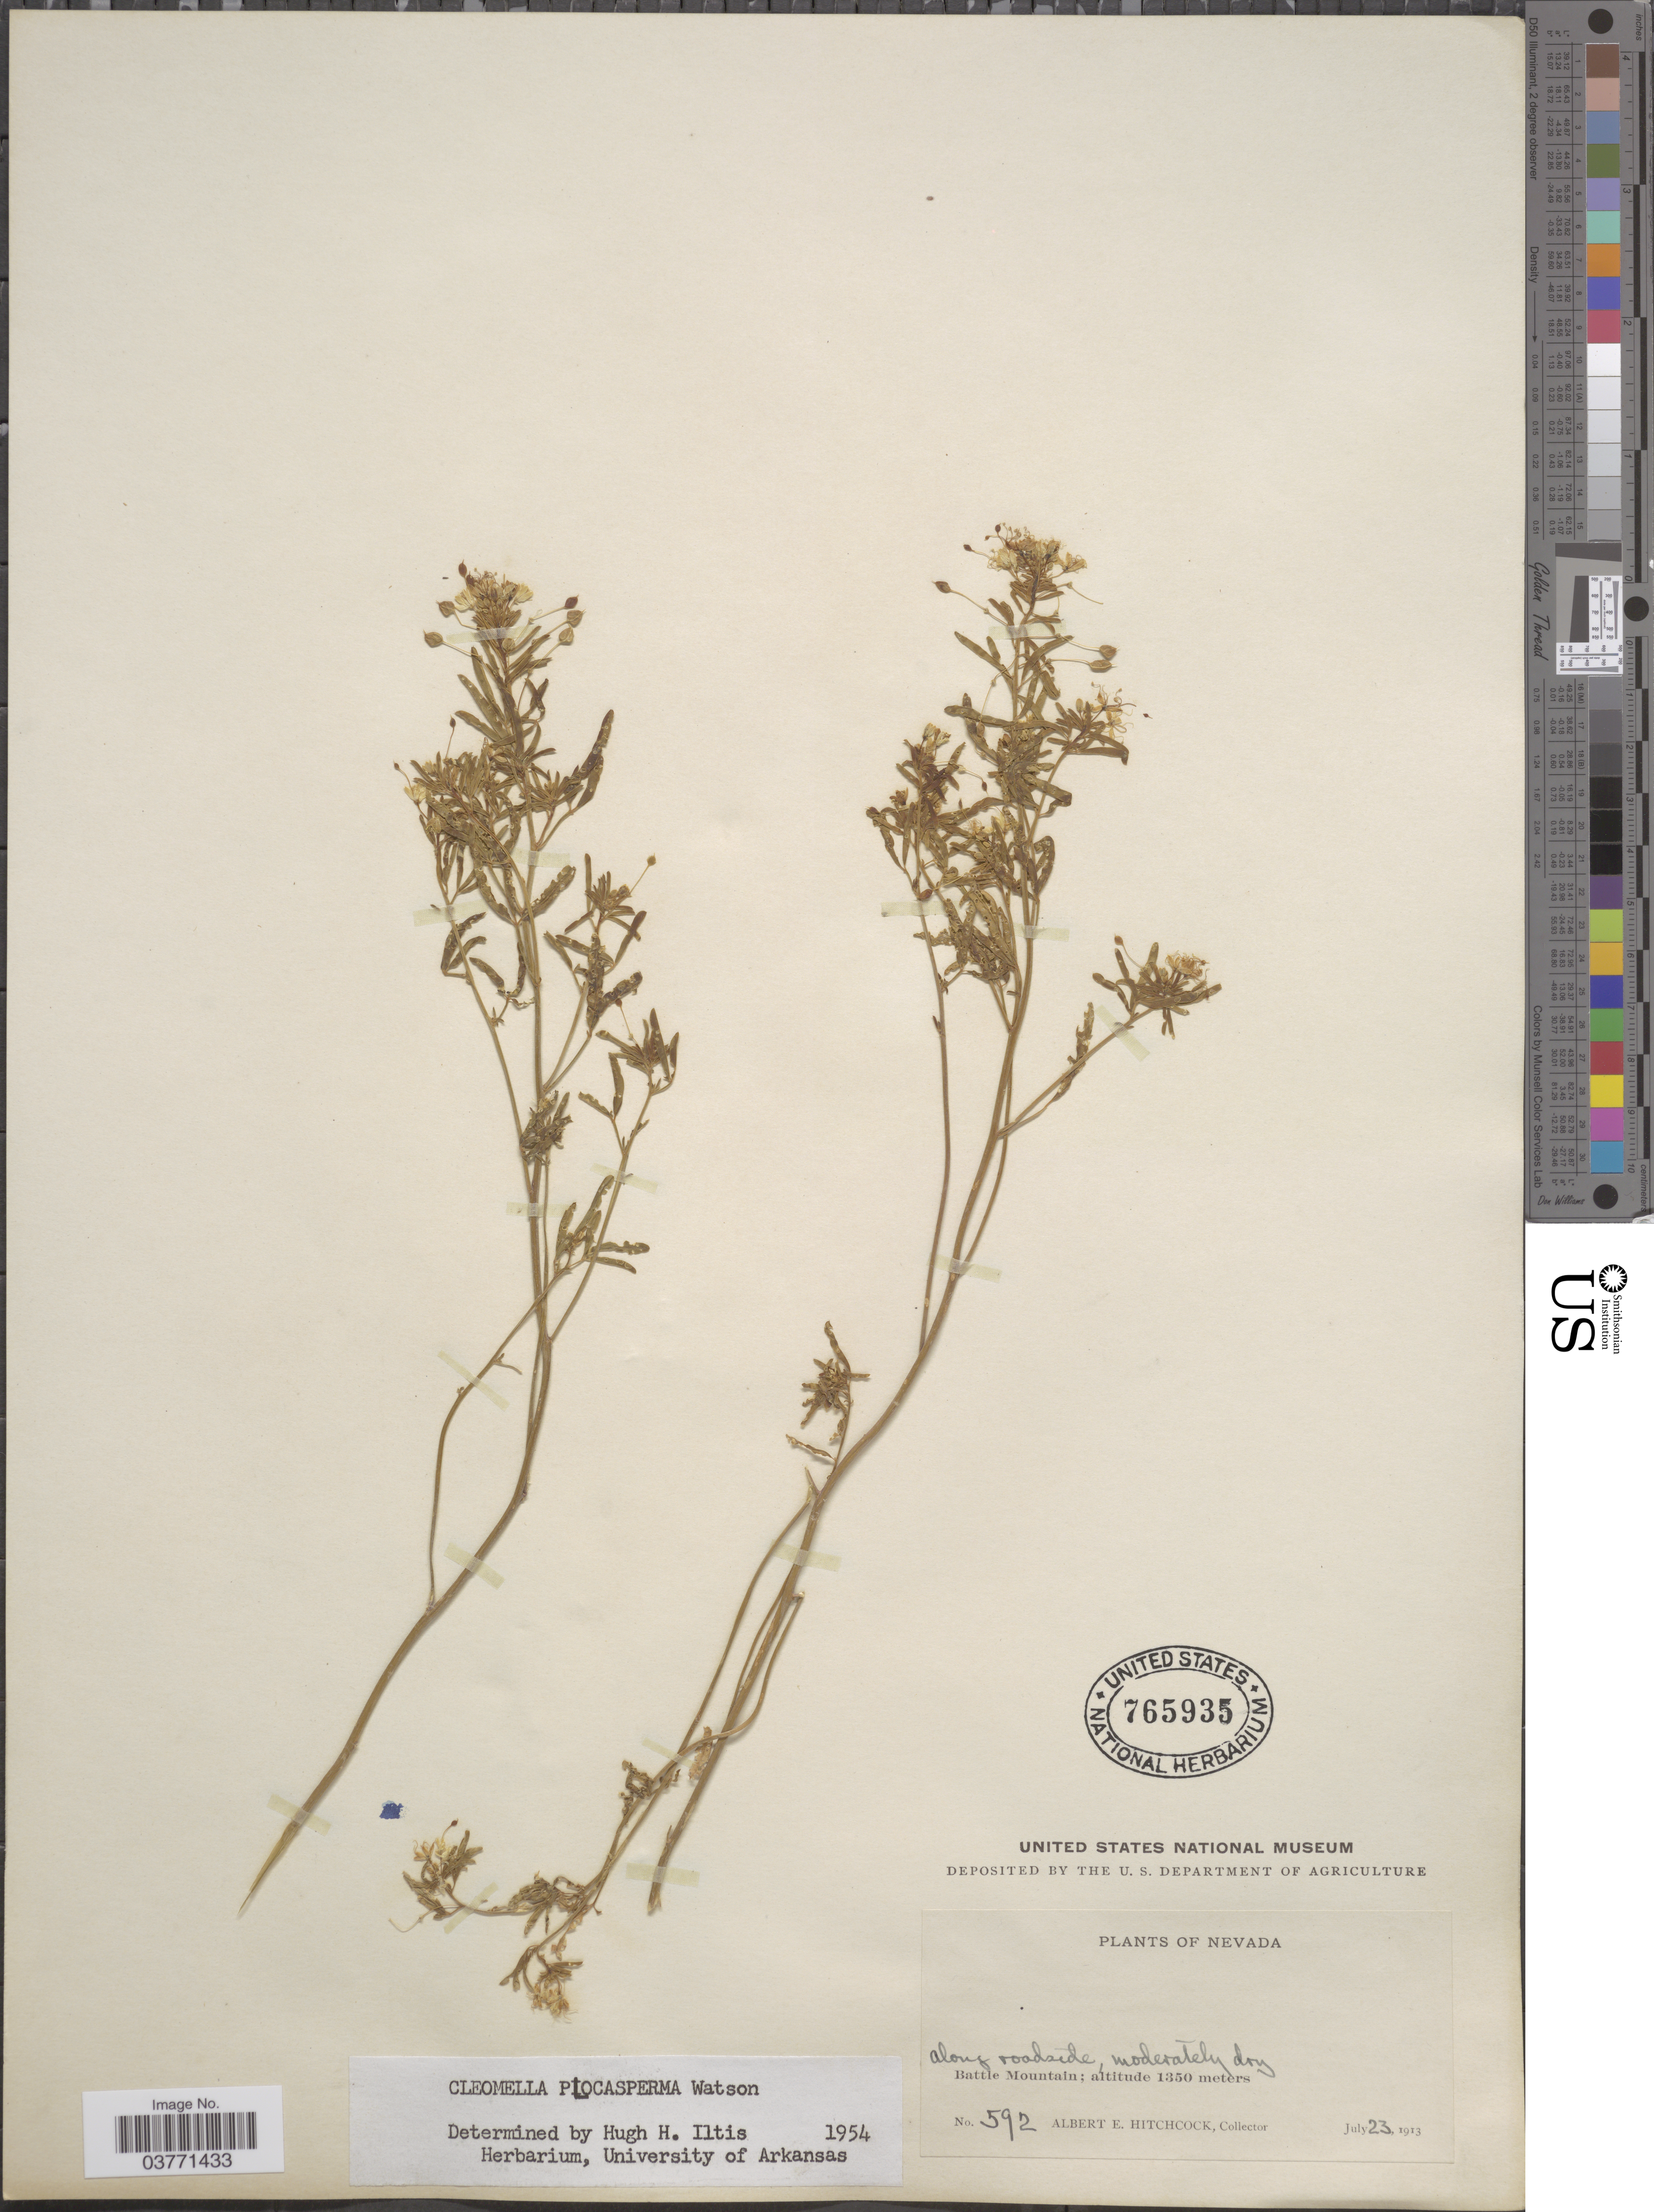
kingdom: Plantae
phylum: Tracheophyta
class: Magnoliopsida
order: Brassicales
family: Cleomaceae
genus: Cleomella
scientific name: Cleomella plocasperma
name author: S. Watson in C. King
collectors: A. Hitchcock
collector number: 592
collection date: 1913-07-23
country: United States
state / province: Nevada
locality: Battle Mountain.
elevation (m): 1350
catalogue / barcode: US 765935